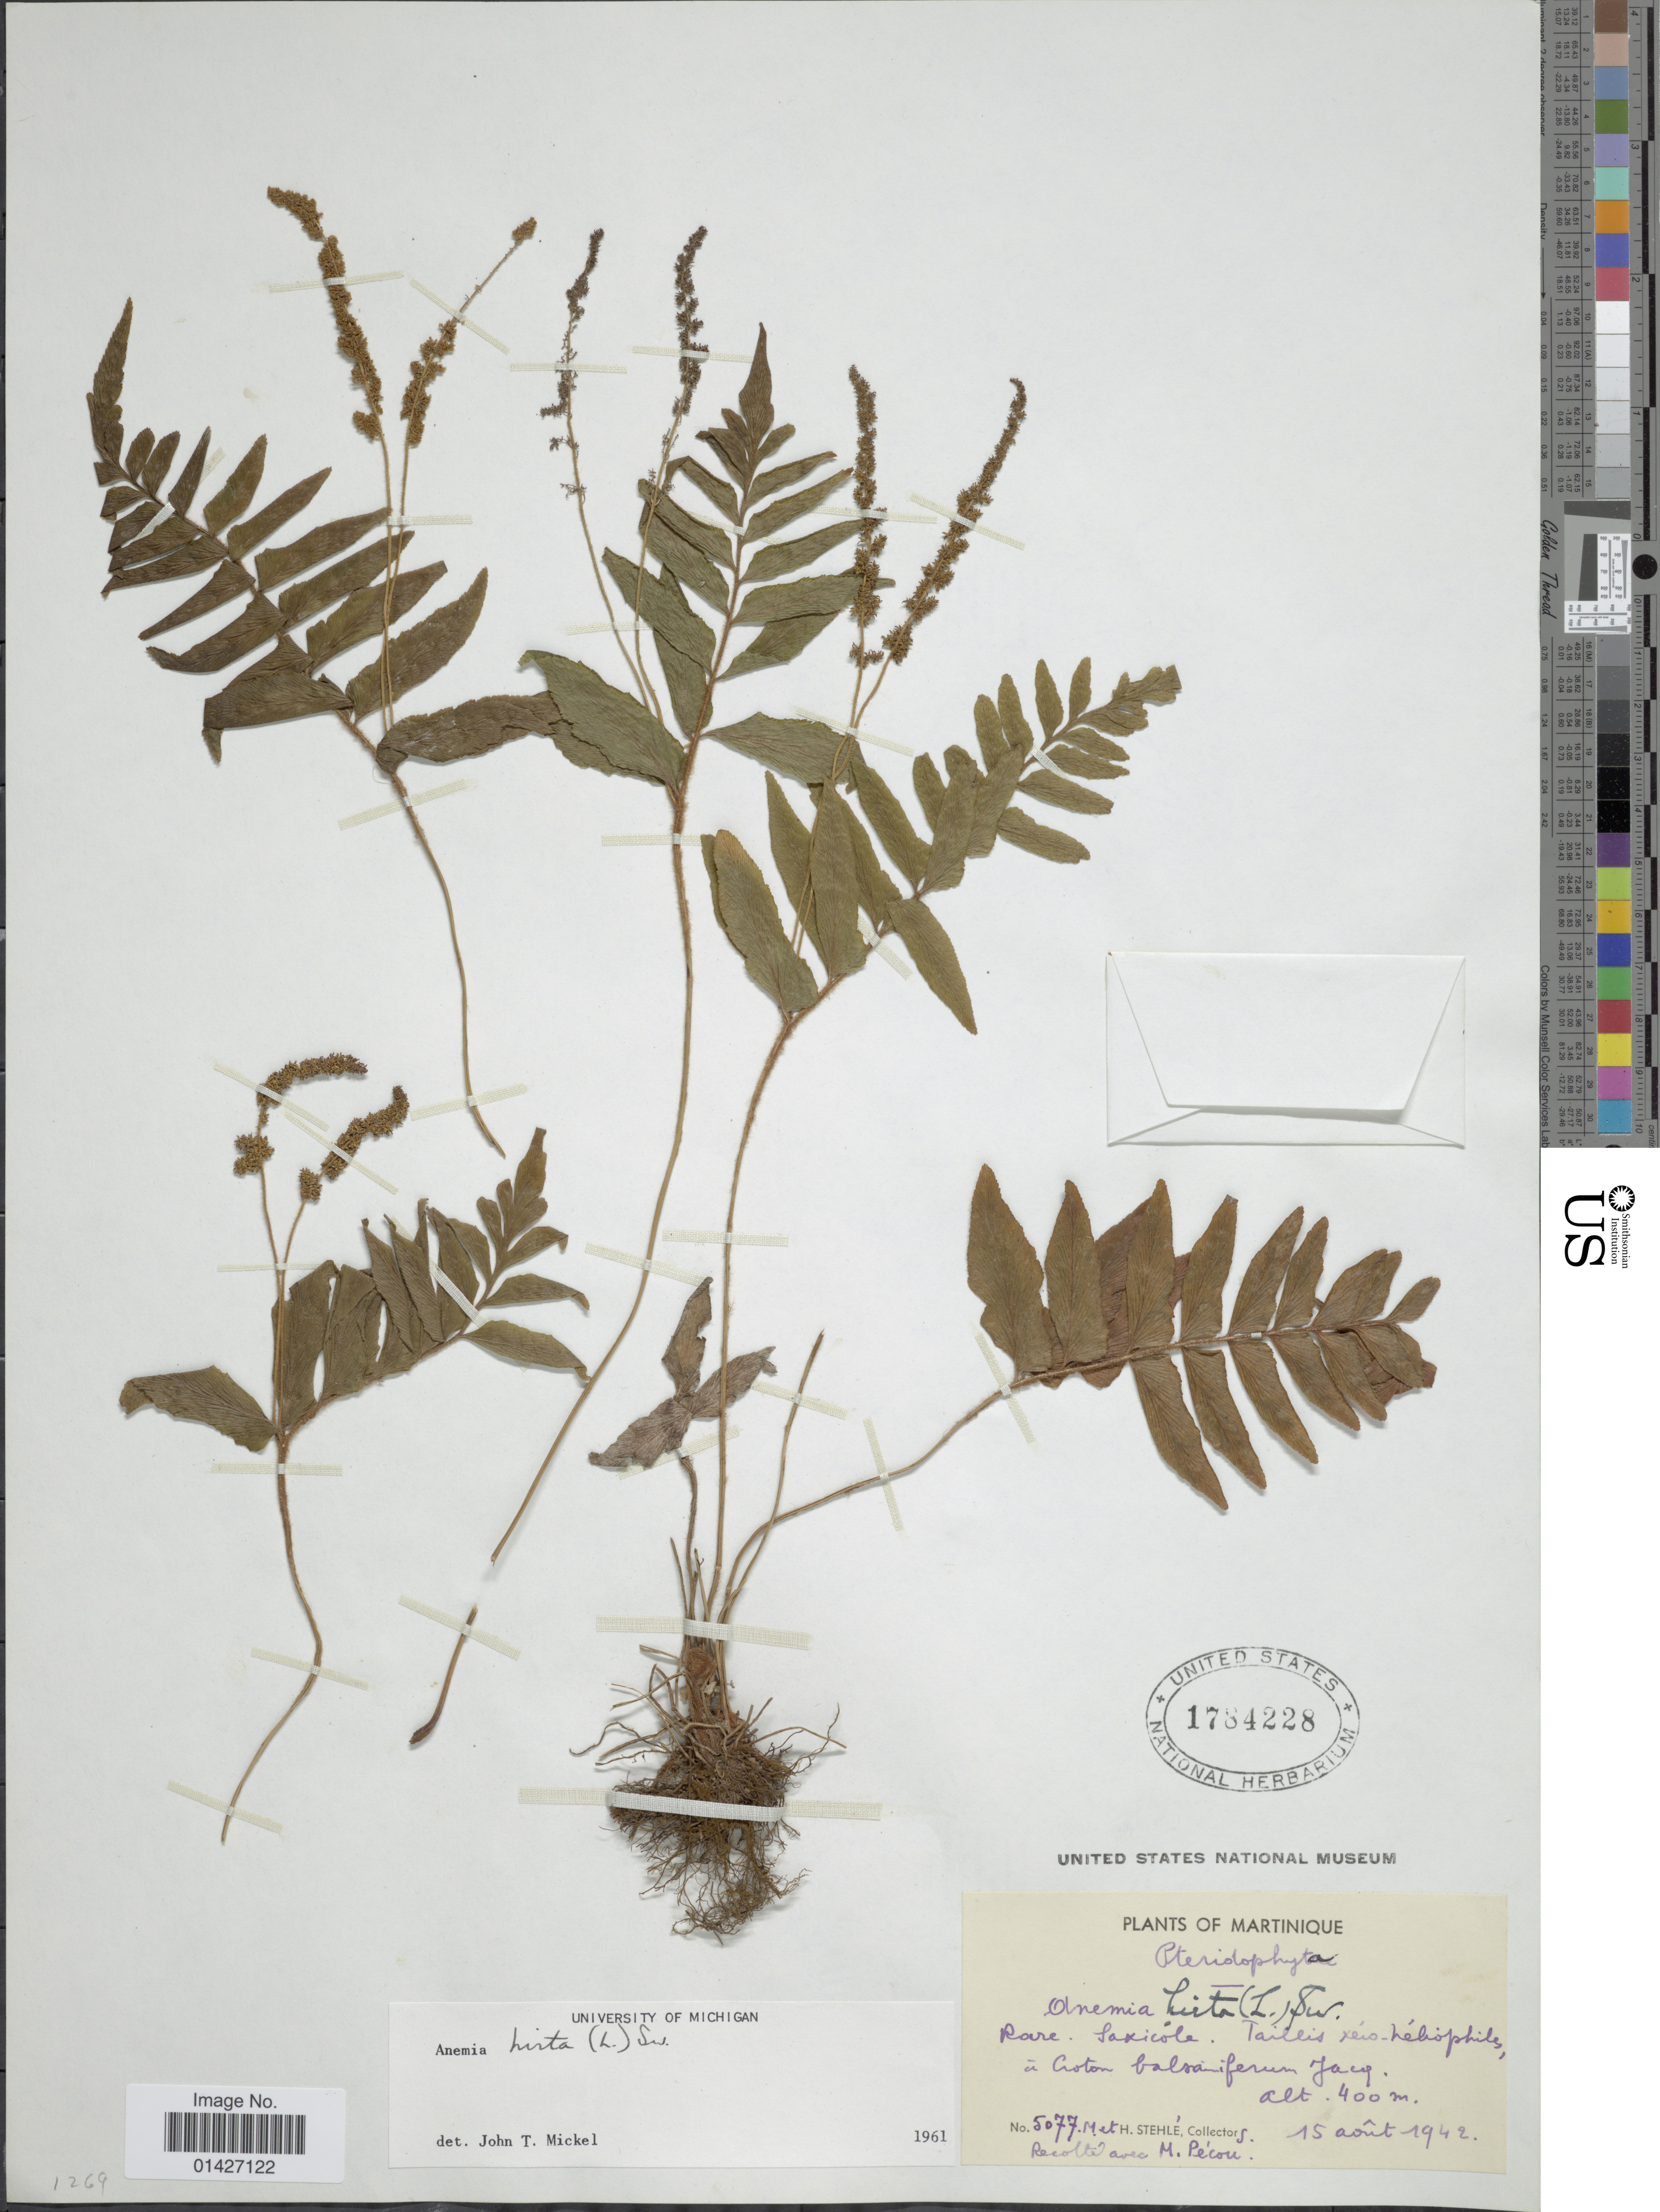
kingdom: Plantae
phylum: Tracheophyta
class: Polypodiopsida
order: Schizaeales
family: Anemiaceae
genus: Anemia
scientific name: Anemia hirta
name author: (L.) Sw.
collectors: M. Stehlé, H. Stehlé & M. Pécou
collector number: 5077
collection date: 1942-08-15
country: Martinique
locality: Rare. Saxicole. Taillis xeío-héliophile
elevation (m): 400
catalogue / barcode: US 1784228